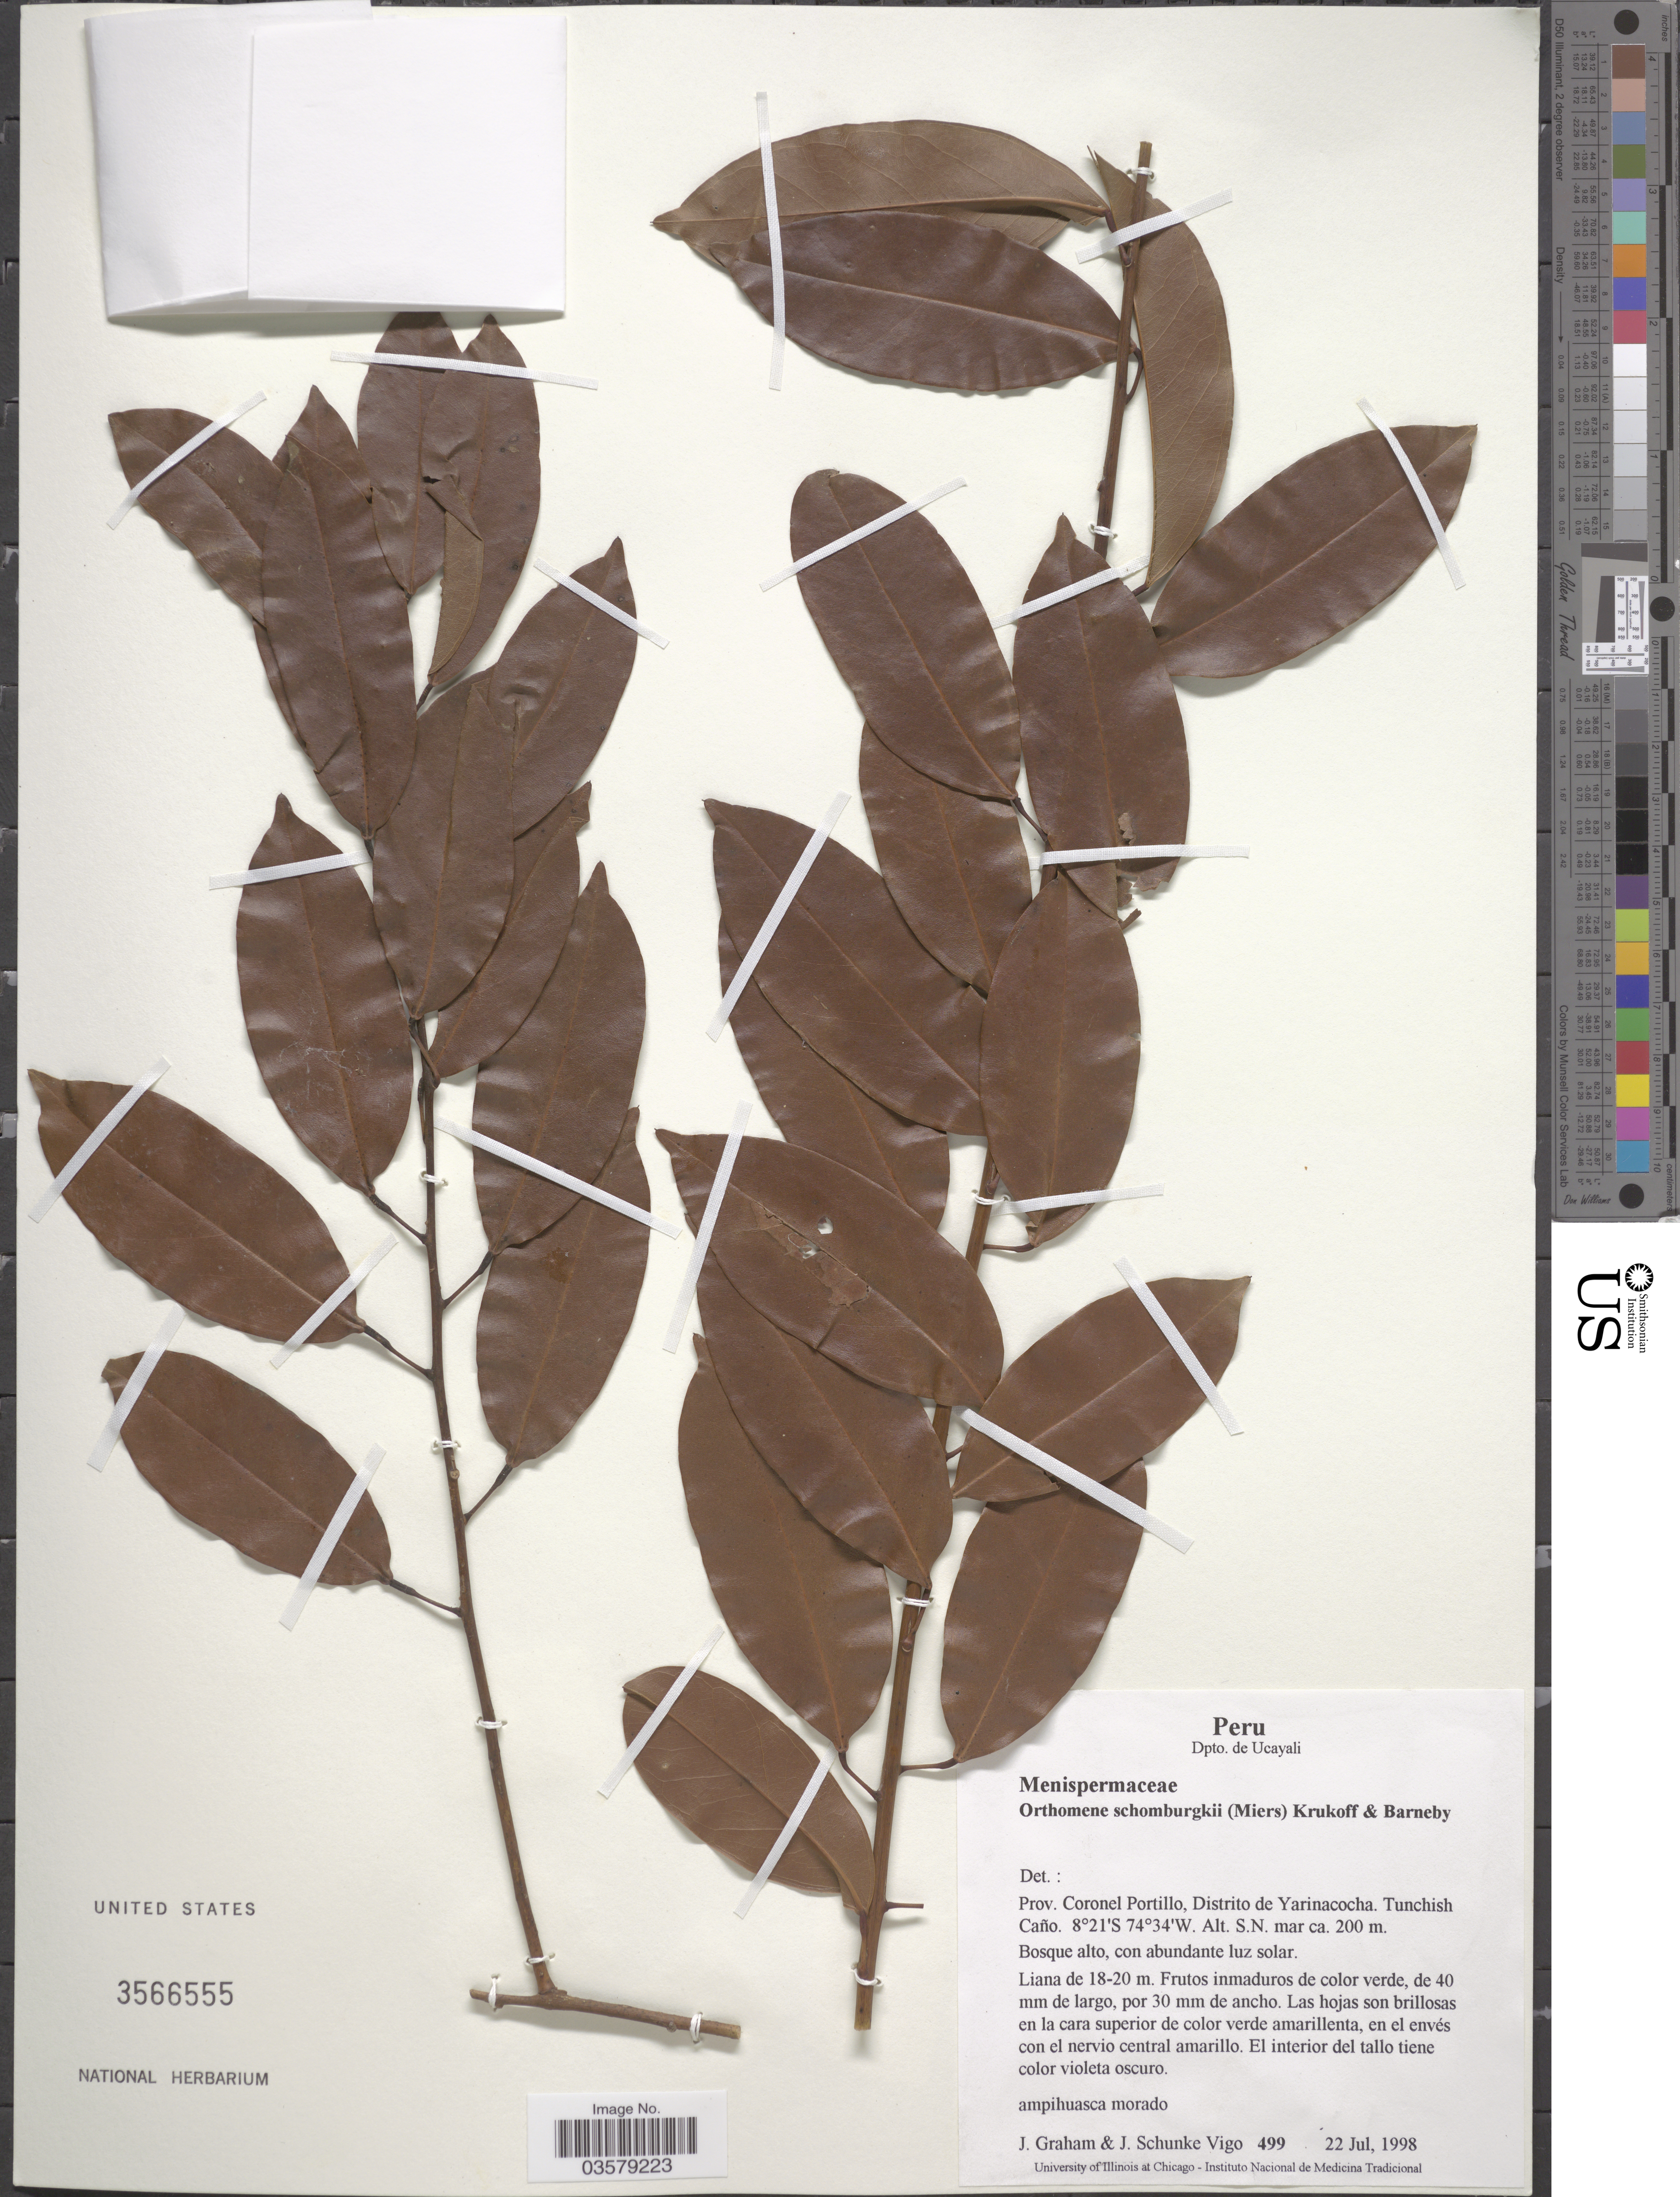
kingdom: Plantae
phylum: Tracheophyta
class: Magnoliopsida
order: Ranunculales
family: Menispermaceae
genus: Anomospermum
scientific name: Anomospermum schomburgkii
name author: Miers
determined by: Strong, Mark T., (BOT), Smithsonian Institution - National Museum of Natural History (UNITED STATES)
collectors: J. Graham & J. Schunke Vigo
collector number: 499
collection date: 1998-07-22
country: Peru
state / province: Ucayali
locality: Dpto. de Ucayali. Prov. Coronel Portillo, Distrito de Yarinacocha. Tunchish Caño.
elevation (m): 200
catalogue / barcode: US 3566555